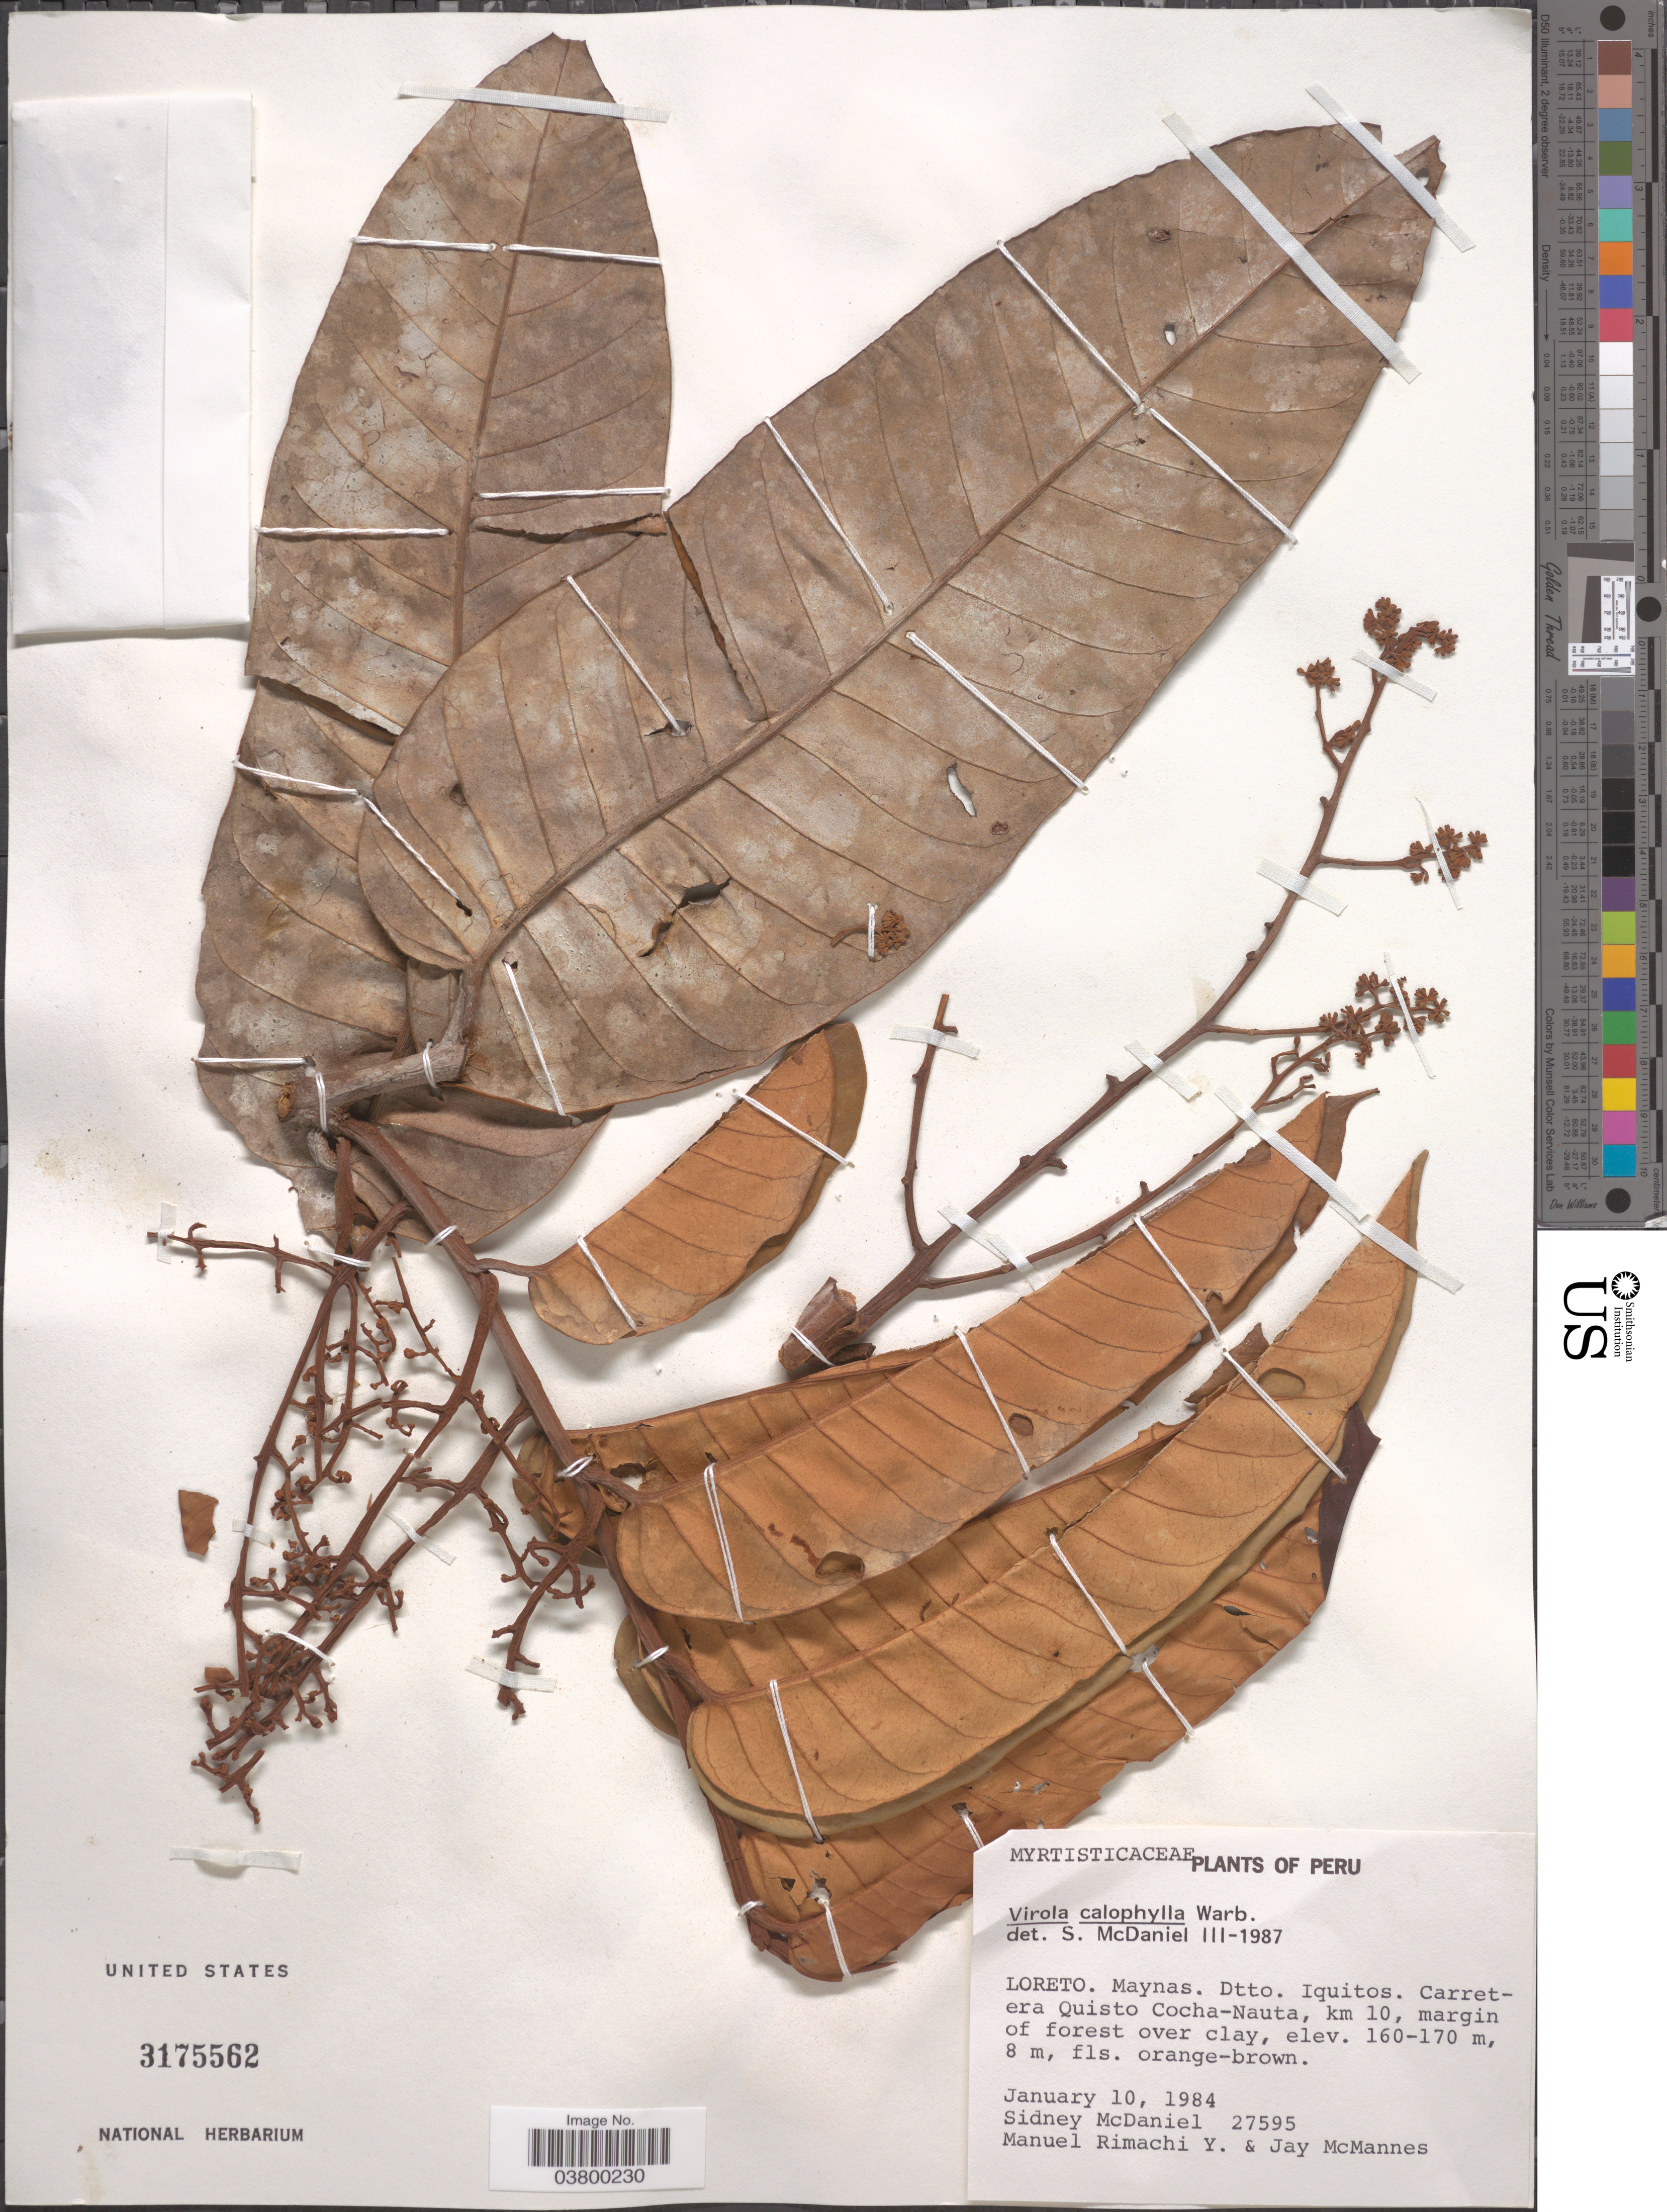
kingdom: Plantae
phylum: Tracheophyta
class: Magnoliopsida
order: Magnoliales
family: Myristicaceae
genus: Virola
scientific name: Virola calophylla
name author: (Spruce) Warb.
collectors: S. McDaniel, M. Rimachi Y. & J. McMannes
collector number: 27595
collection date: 1984-01-10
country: Peru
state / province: Loreto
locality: Maynas. Dtto. Iquitos. Carretera Quisto Cocha-Nauta, km 10.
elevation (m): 160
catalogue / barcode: US 3175562